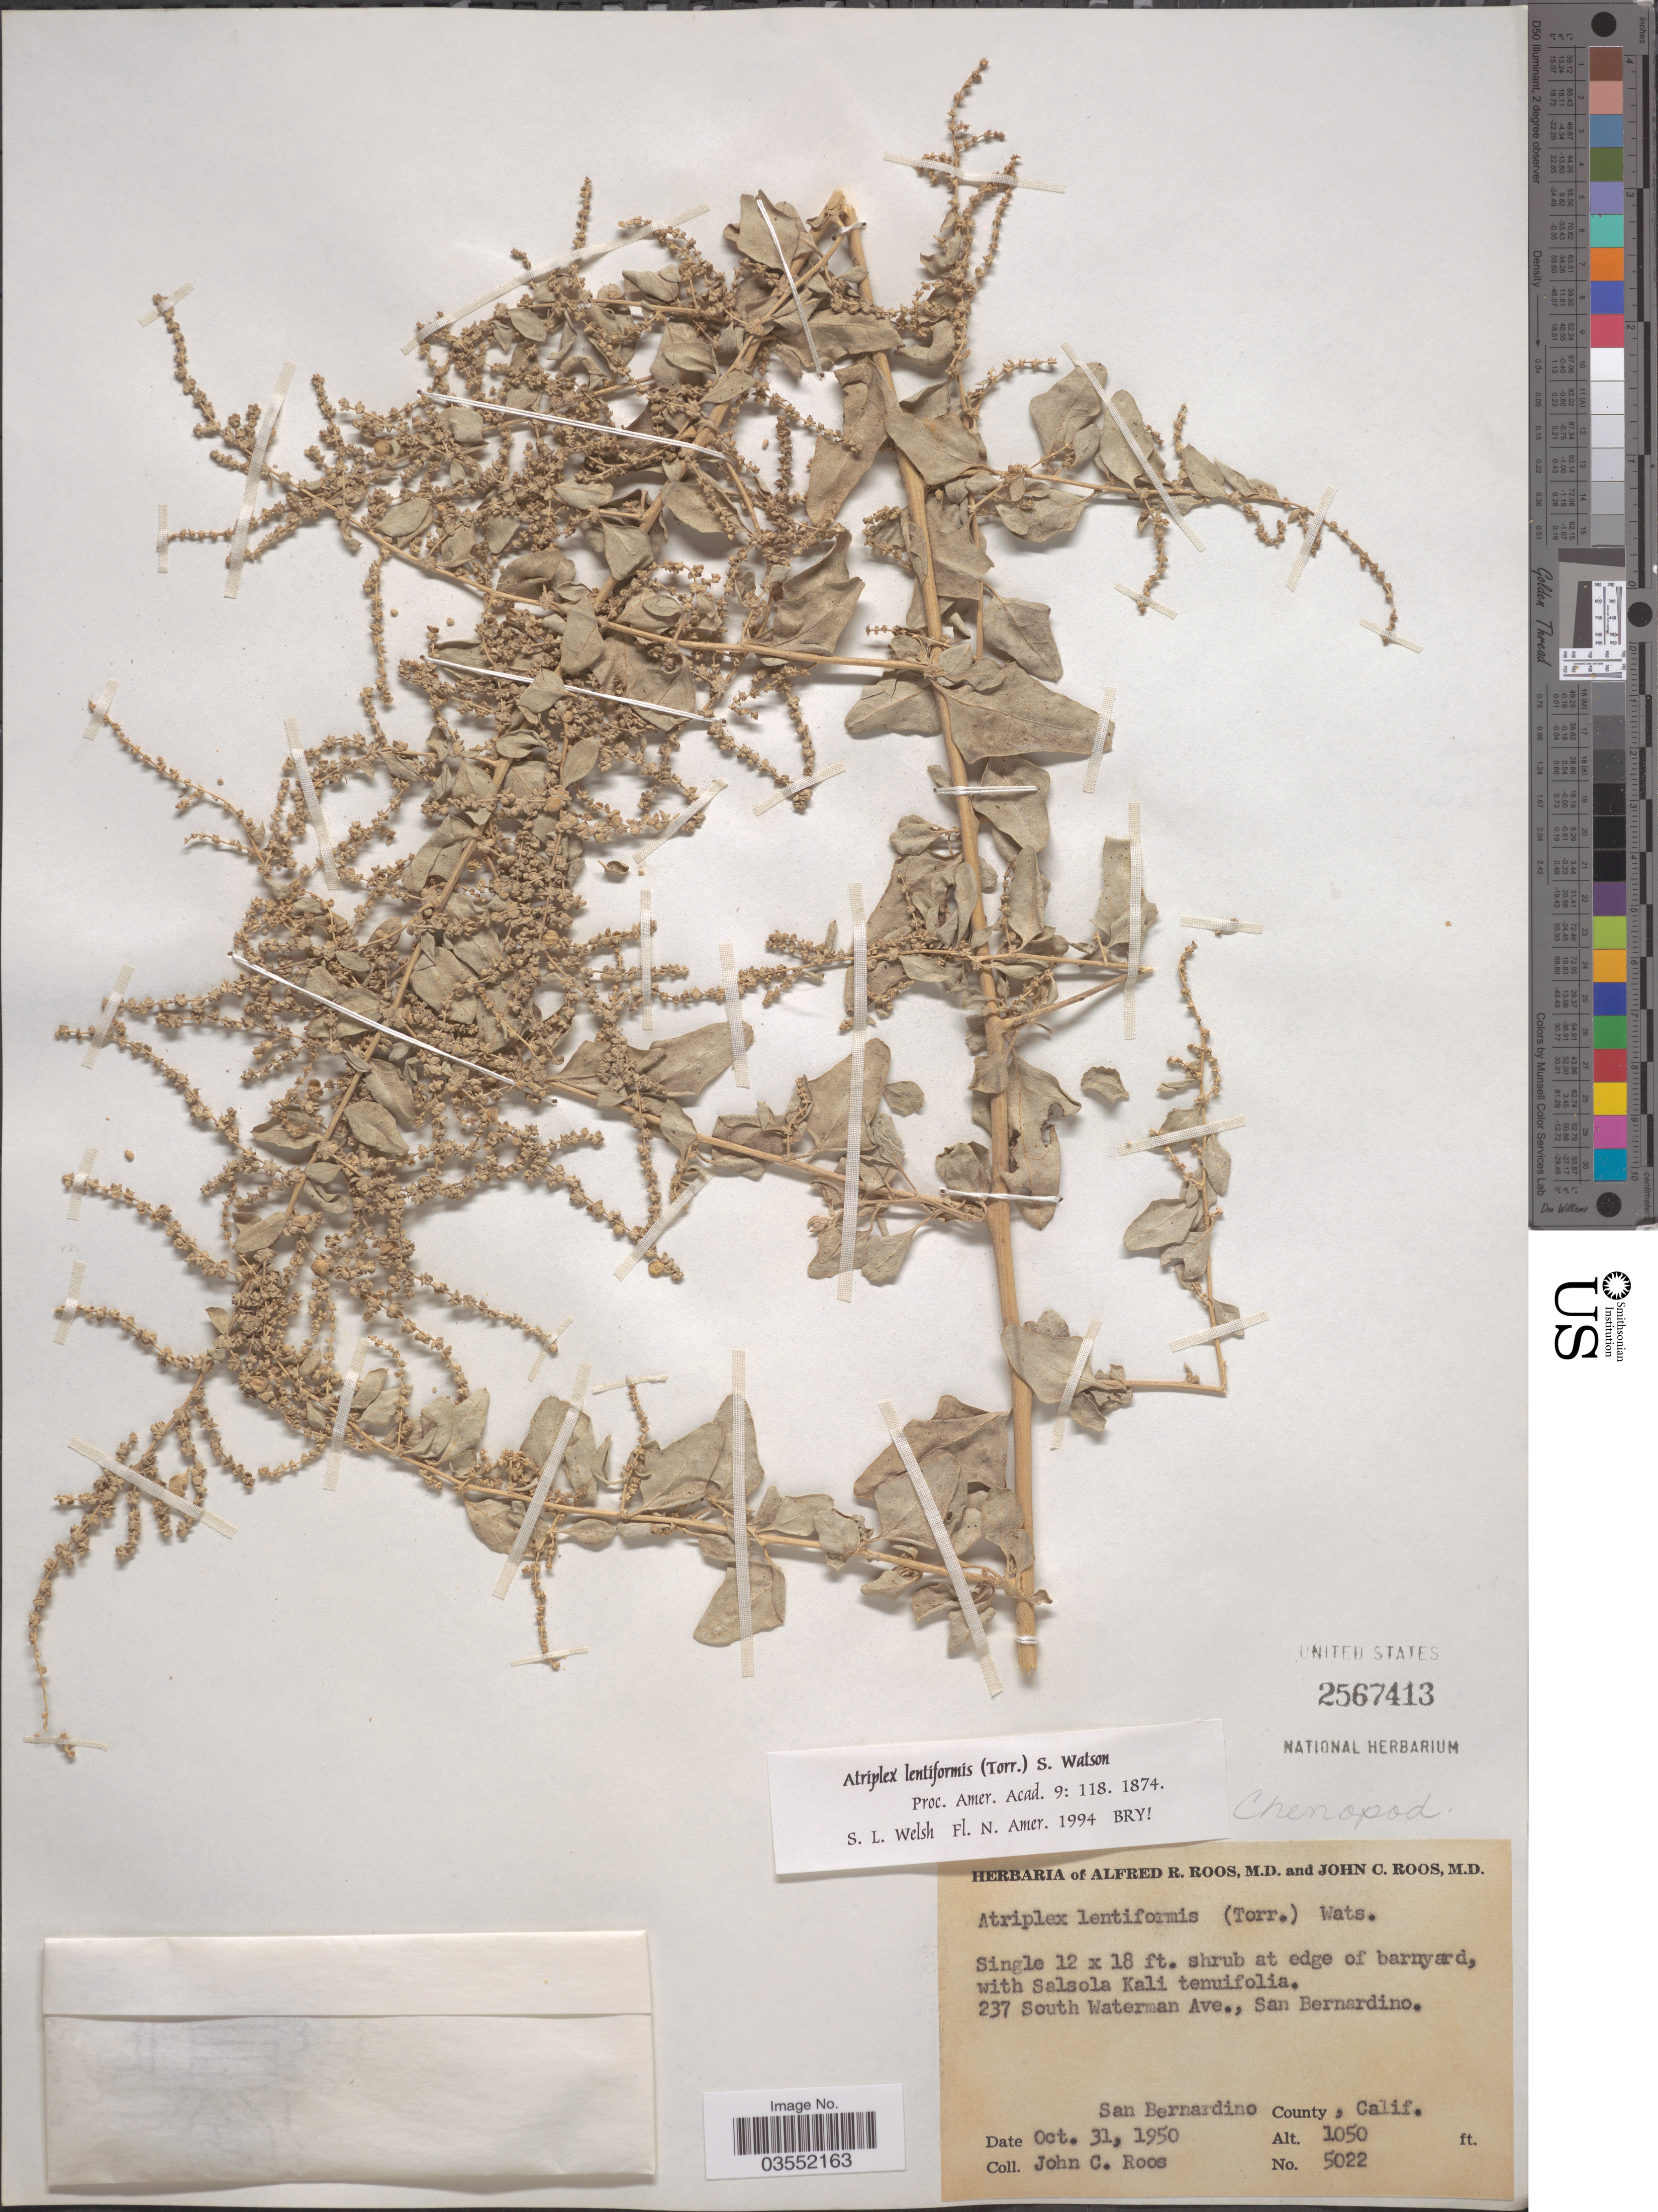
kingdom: Plantae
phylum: Tracheophyta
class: Magnoliopsida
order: Caryophyllales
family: Amaranthaceae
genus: Atriplex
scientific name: Atriplex lentiformis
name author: (Torr.) S. Watson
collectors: J. C. Roos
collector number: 5022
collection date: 1950-10-31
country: United States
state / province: California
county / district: San Bernardino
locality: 237 South Waterman Ave., San Bernardino. San Bernardino County.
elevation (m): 320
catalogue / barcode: US 2567413